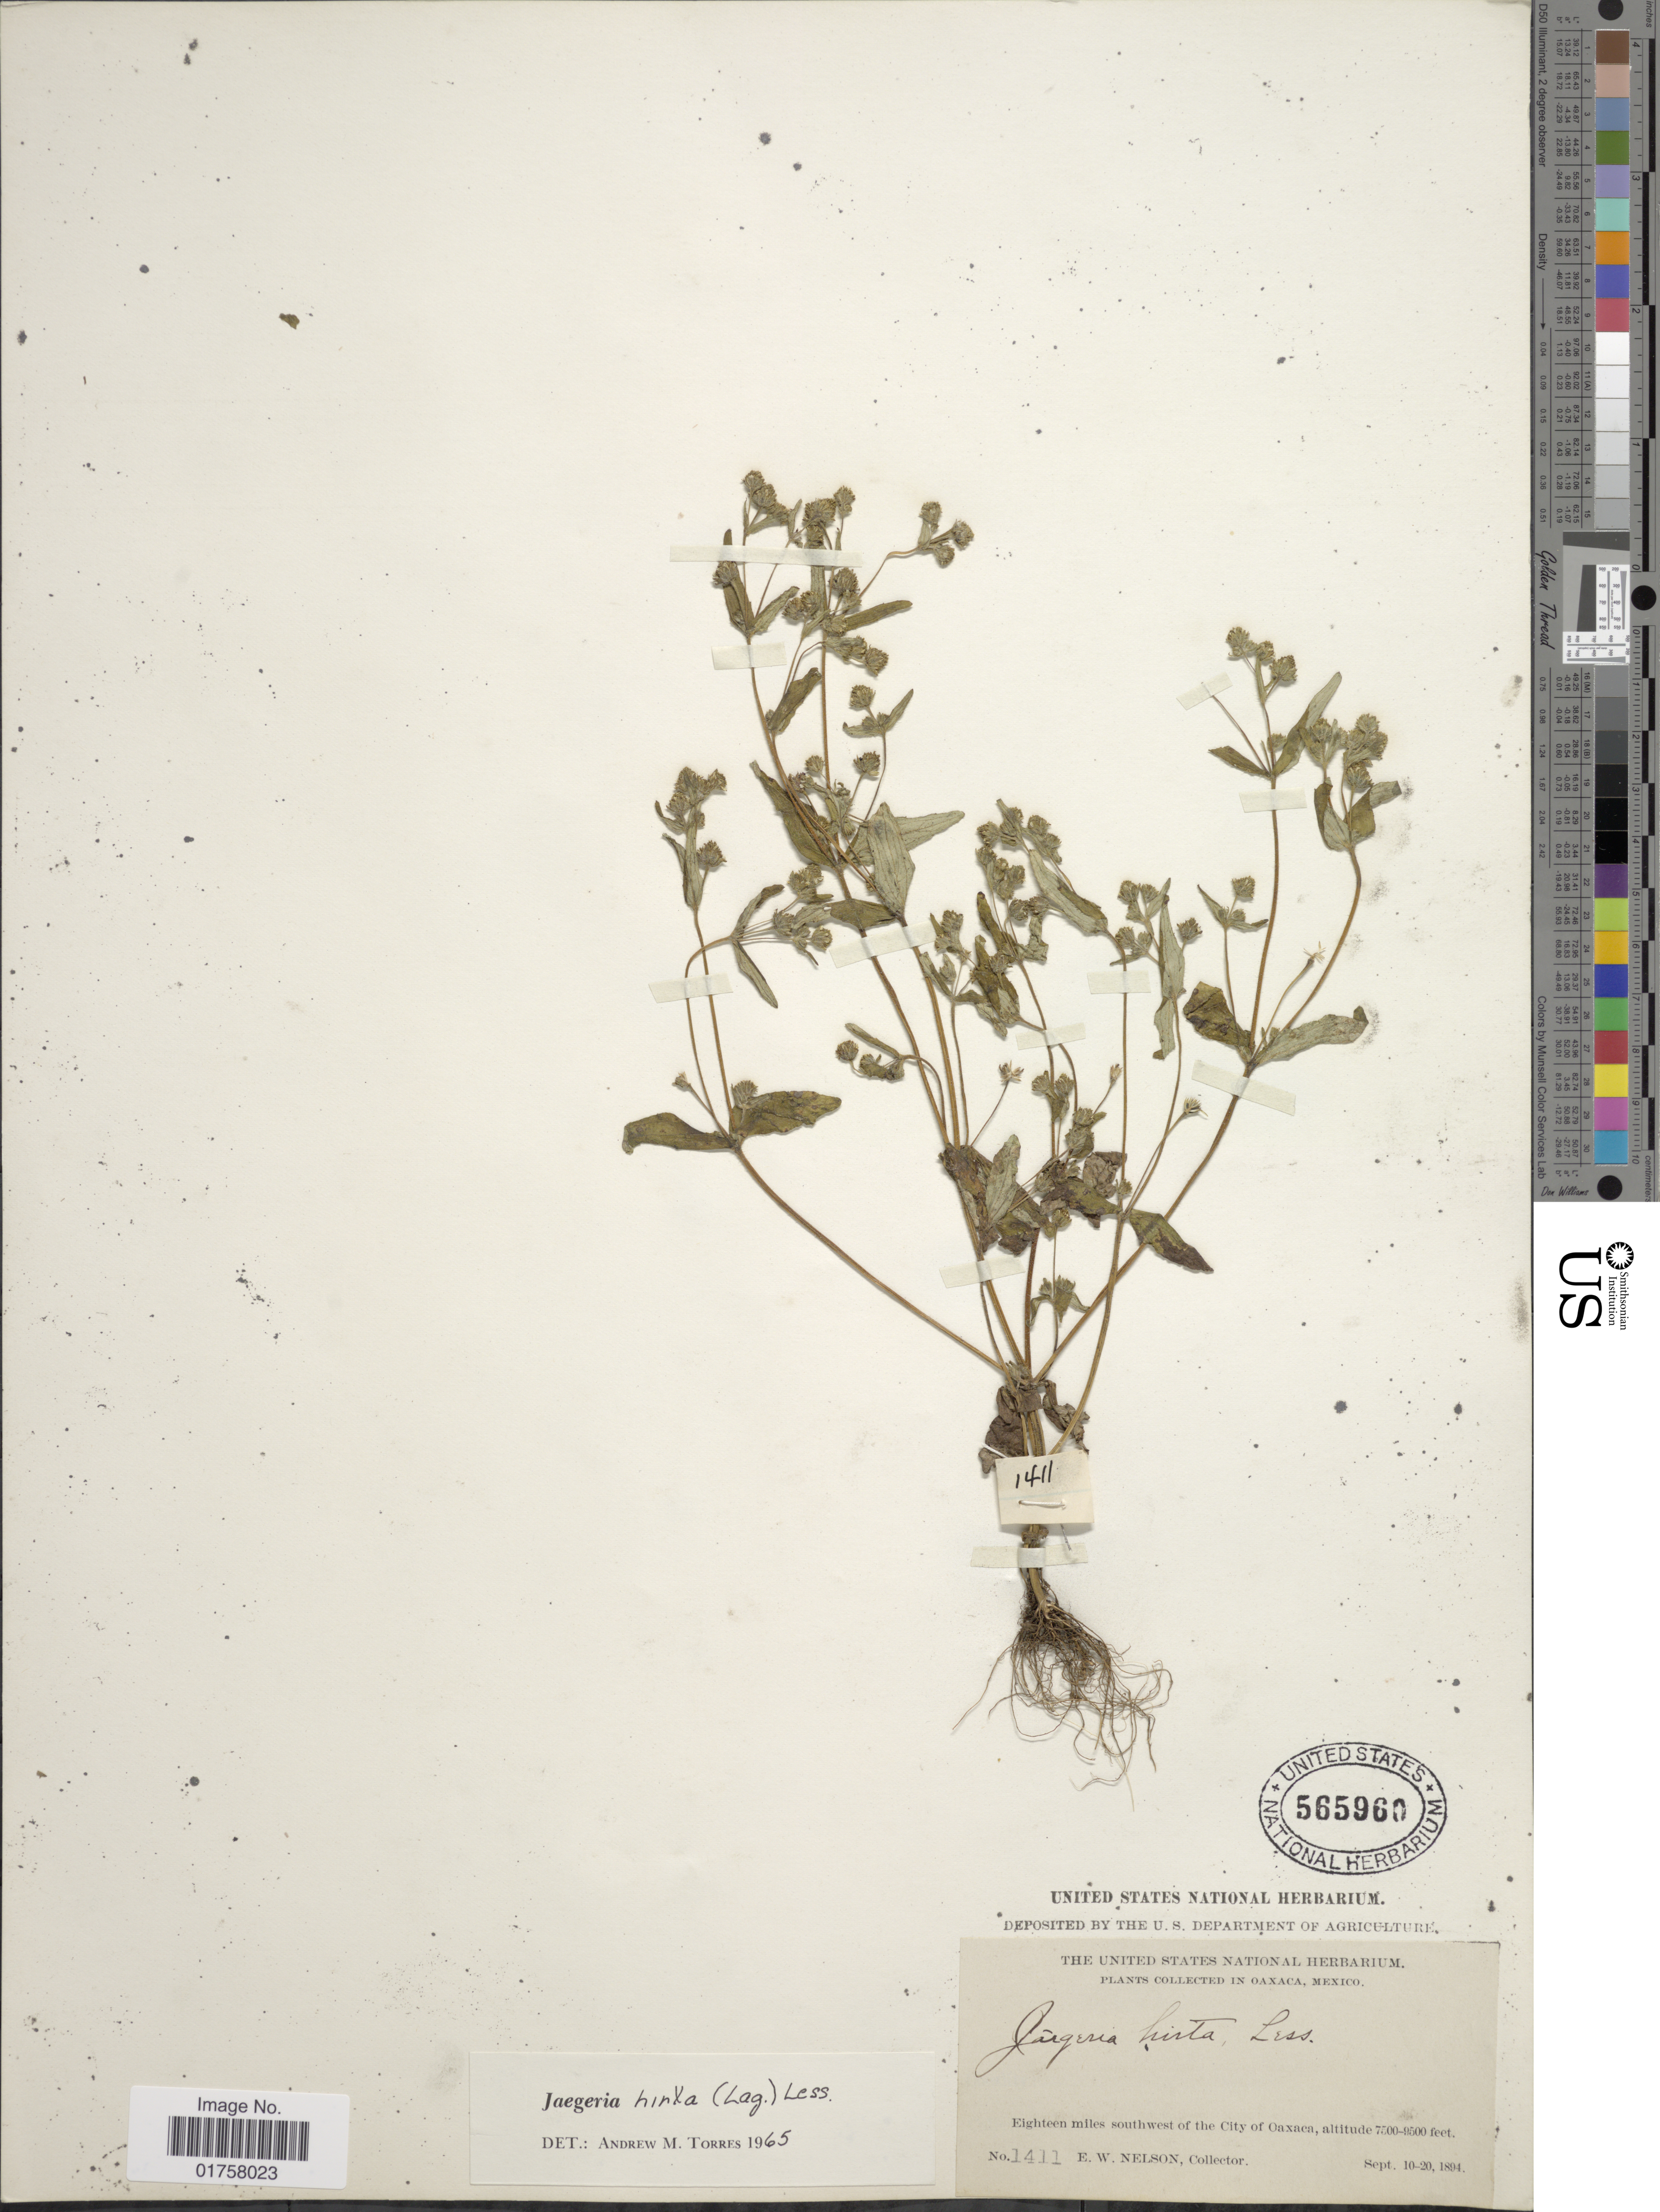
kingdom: Plantae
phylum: Tracheophyta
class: Magnoliopsida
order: Asterales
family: Asteraceae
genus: Jaegeria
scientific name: Jaegeria hirta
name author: (Lag.) Less.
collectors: E. W. Nelson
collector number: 1411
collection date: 1894-09-10/1894-09-20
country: Mexico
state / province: Oaxaca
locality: Eighteen miles southwest of the City of Oaxaca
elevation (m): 2286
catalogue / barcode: US 565960